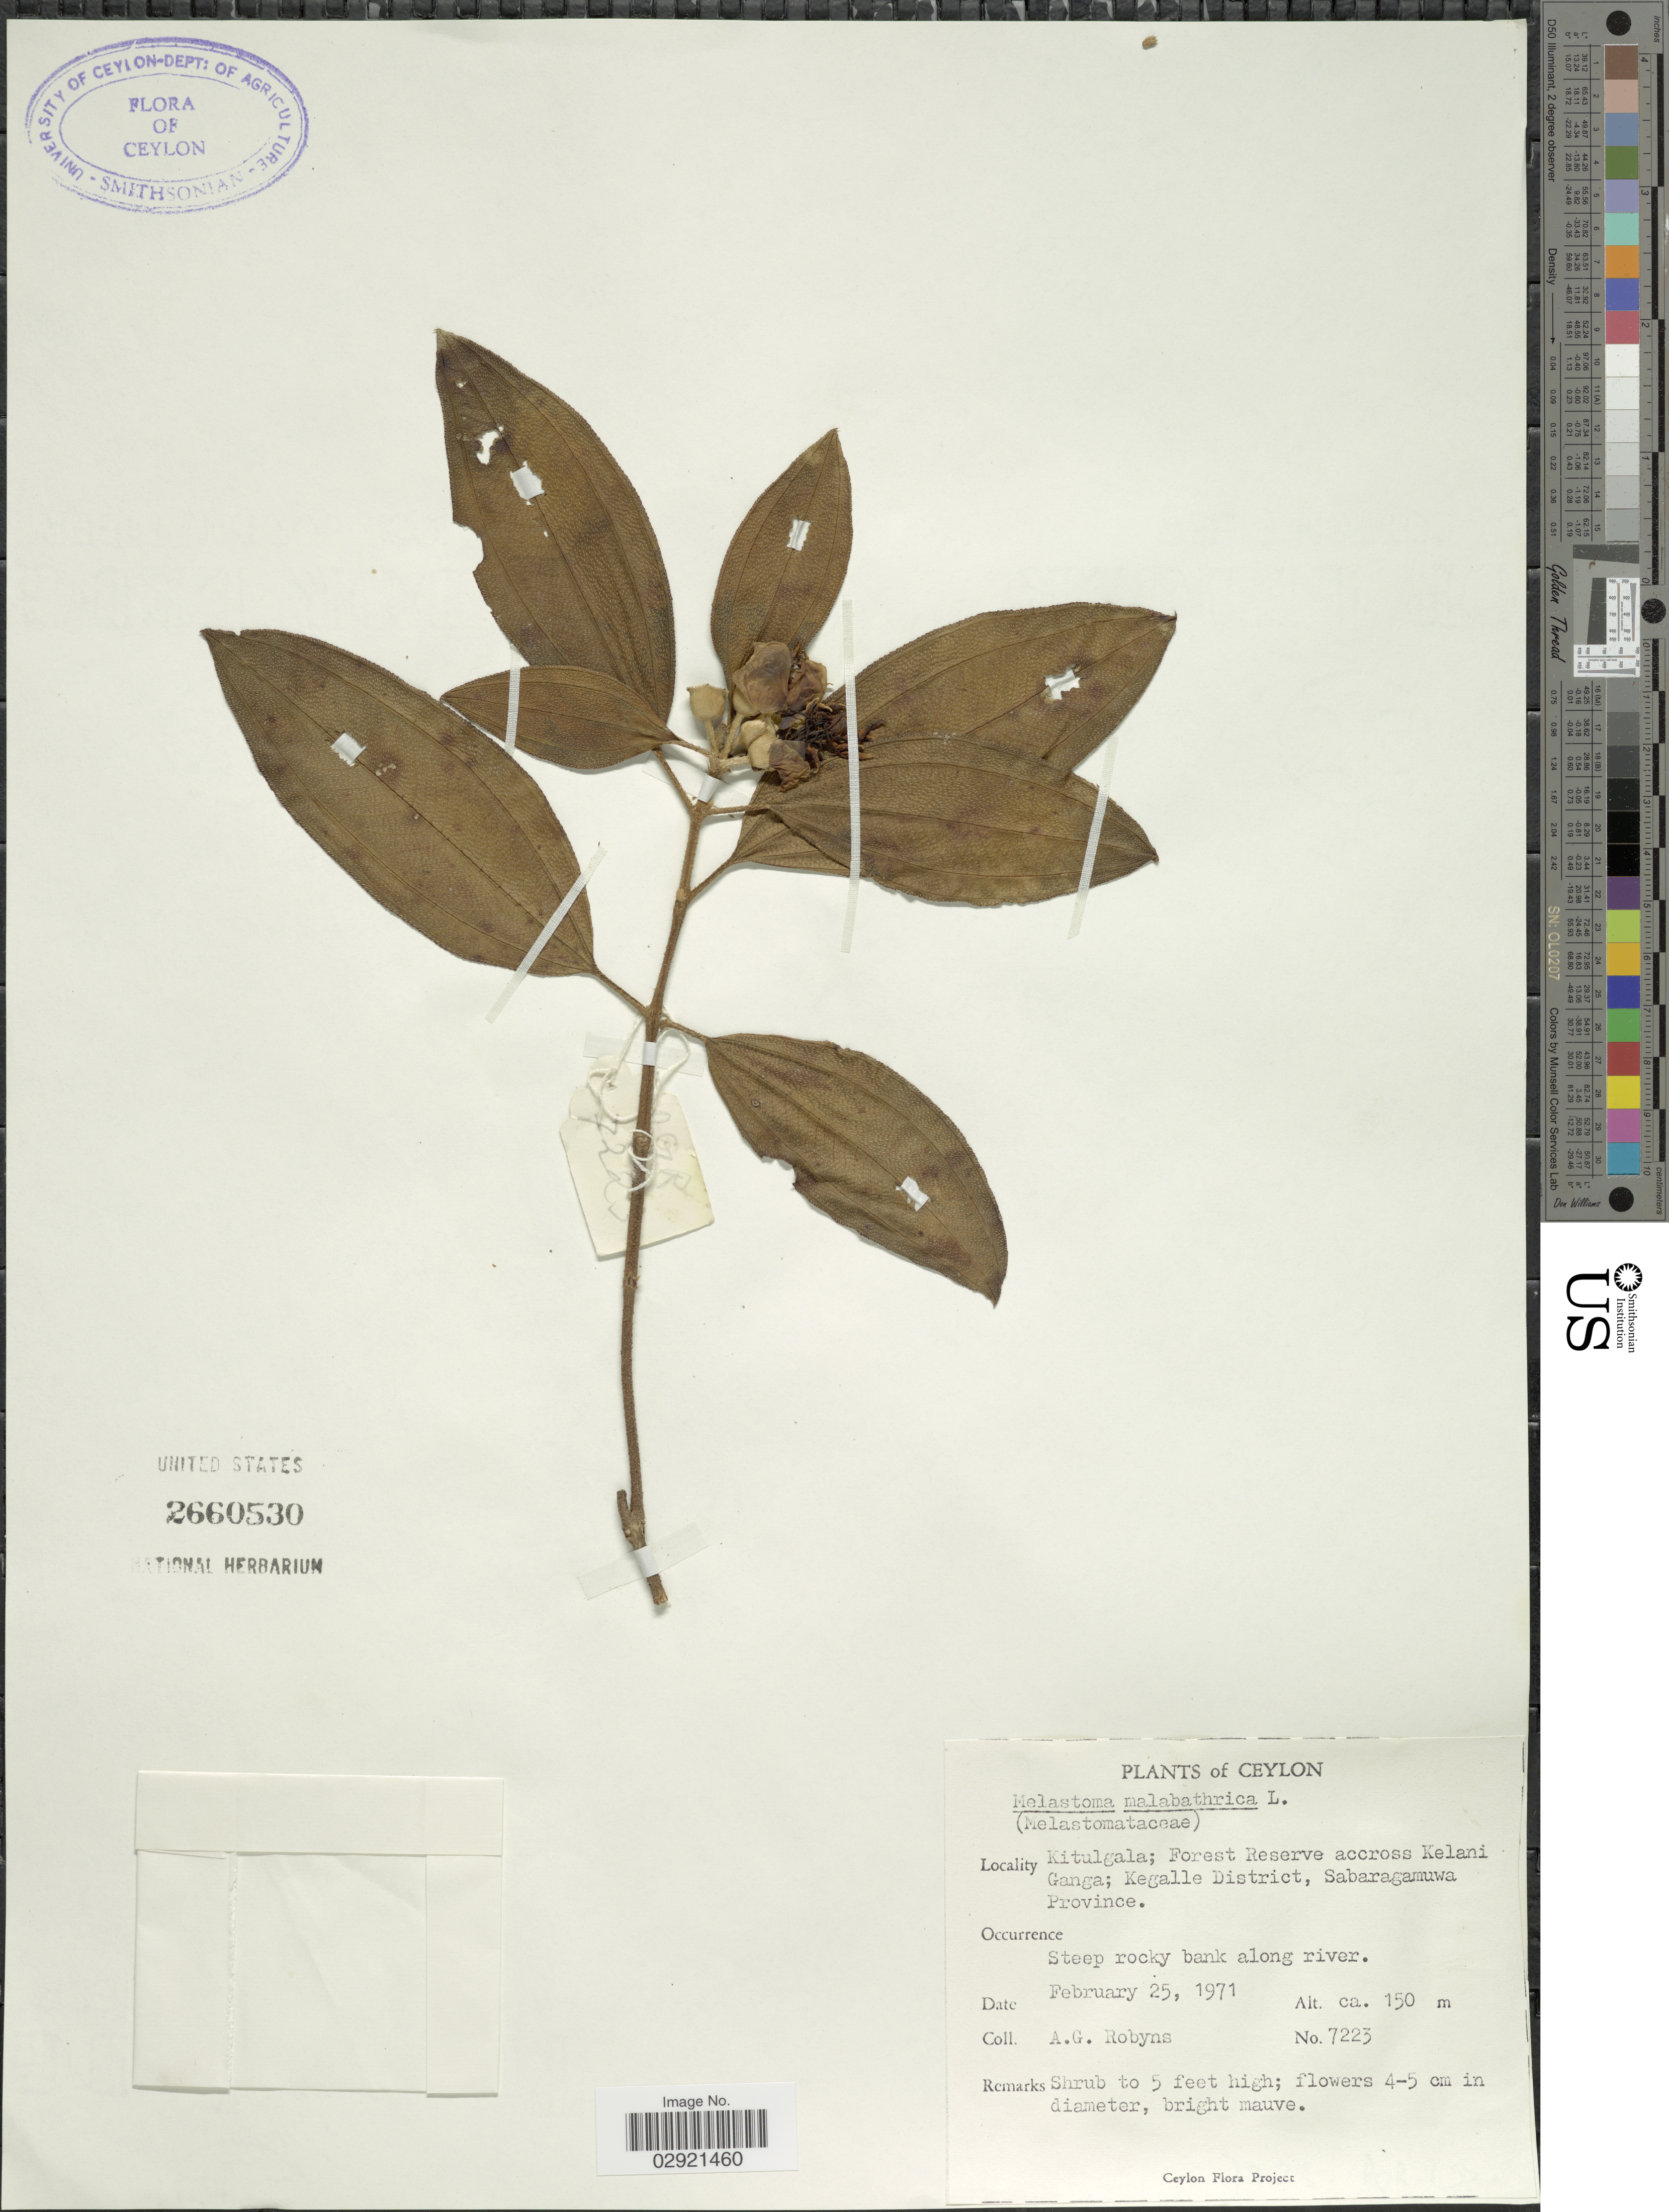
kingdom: Plantae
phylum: Tracheophyta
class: Magnoliopsida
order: Myrtales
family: Melastomataceae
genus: Melastoma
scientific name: Melastoma malabathricum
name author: L.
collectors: A. G. Robyns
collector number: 7223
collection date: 1971-02-25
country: Sri Lanka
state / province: Sabaragamuwa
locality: Ceylon. Kitulgala; Forest Reserve accross Kelani Ganga; Kegalle District.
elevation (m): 150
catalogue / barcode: US 2660530